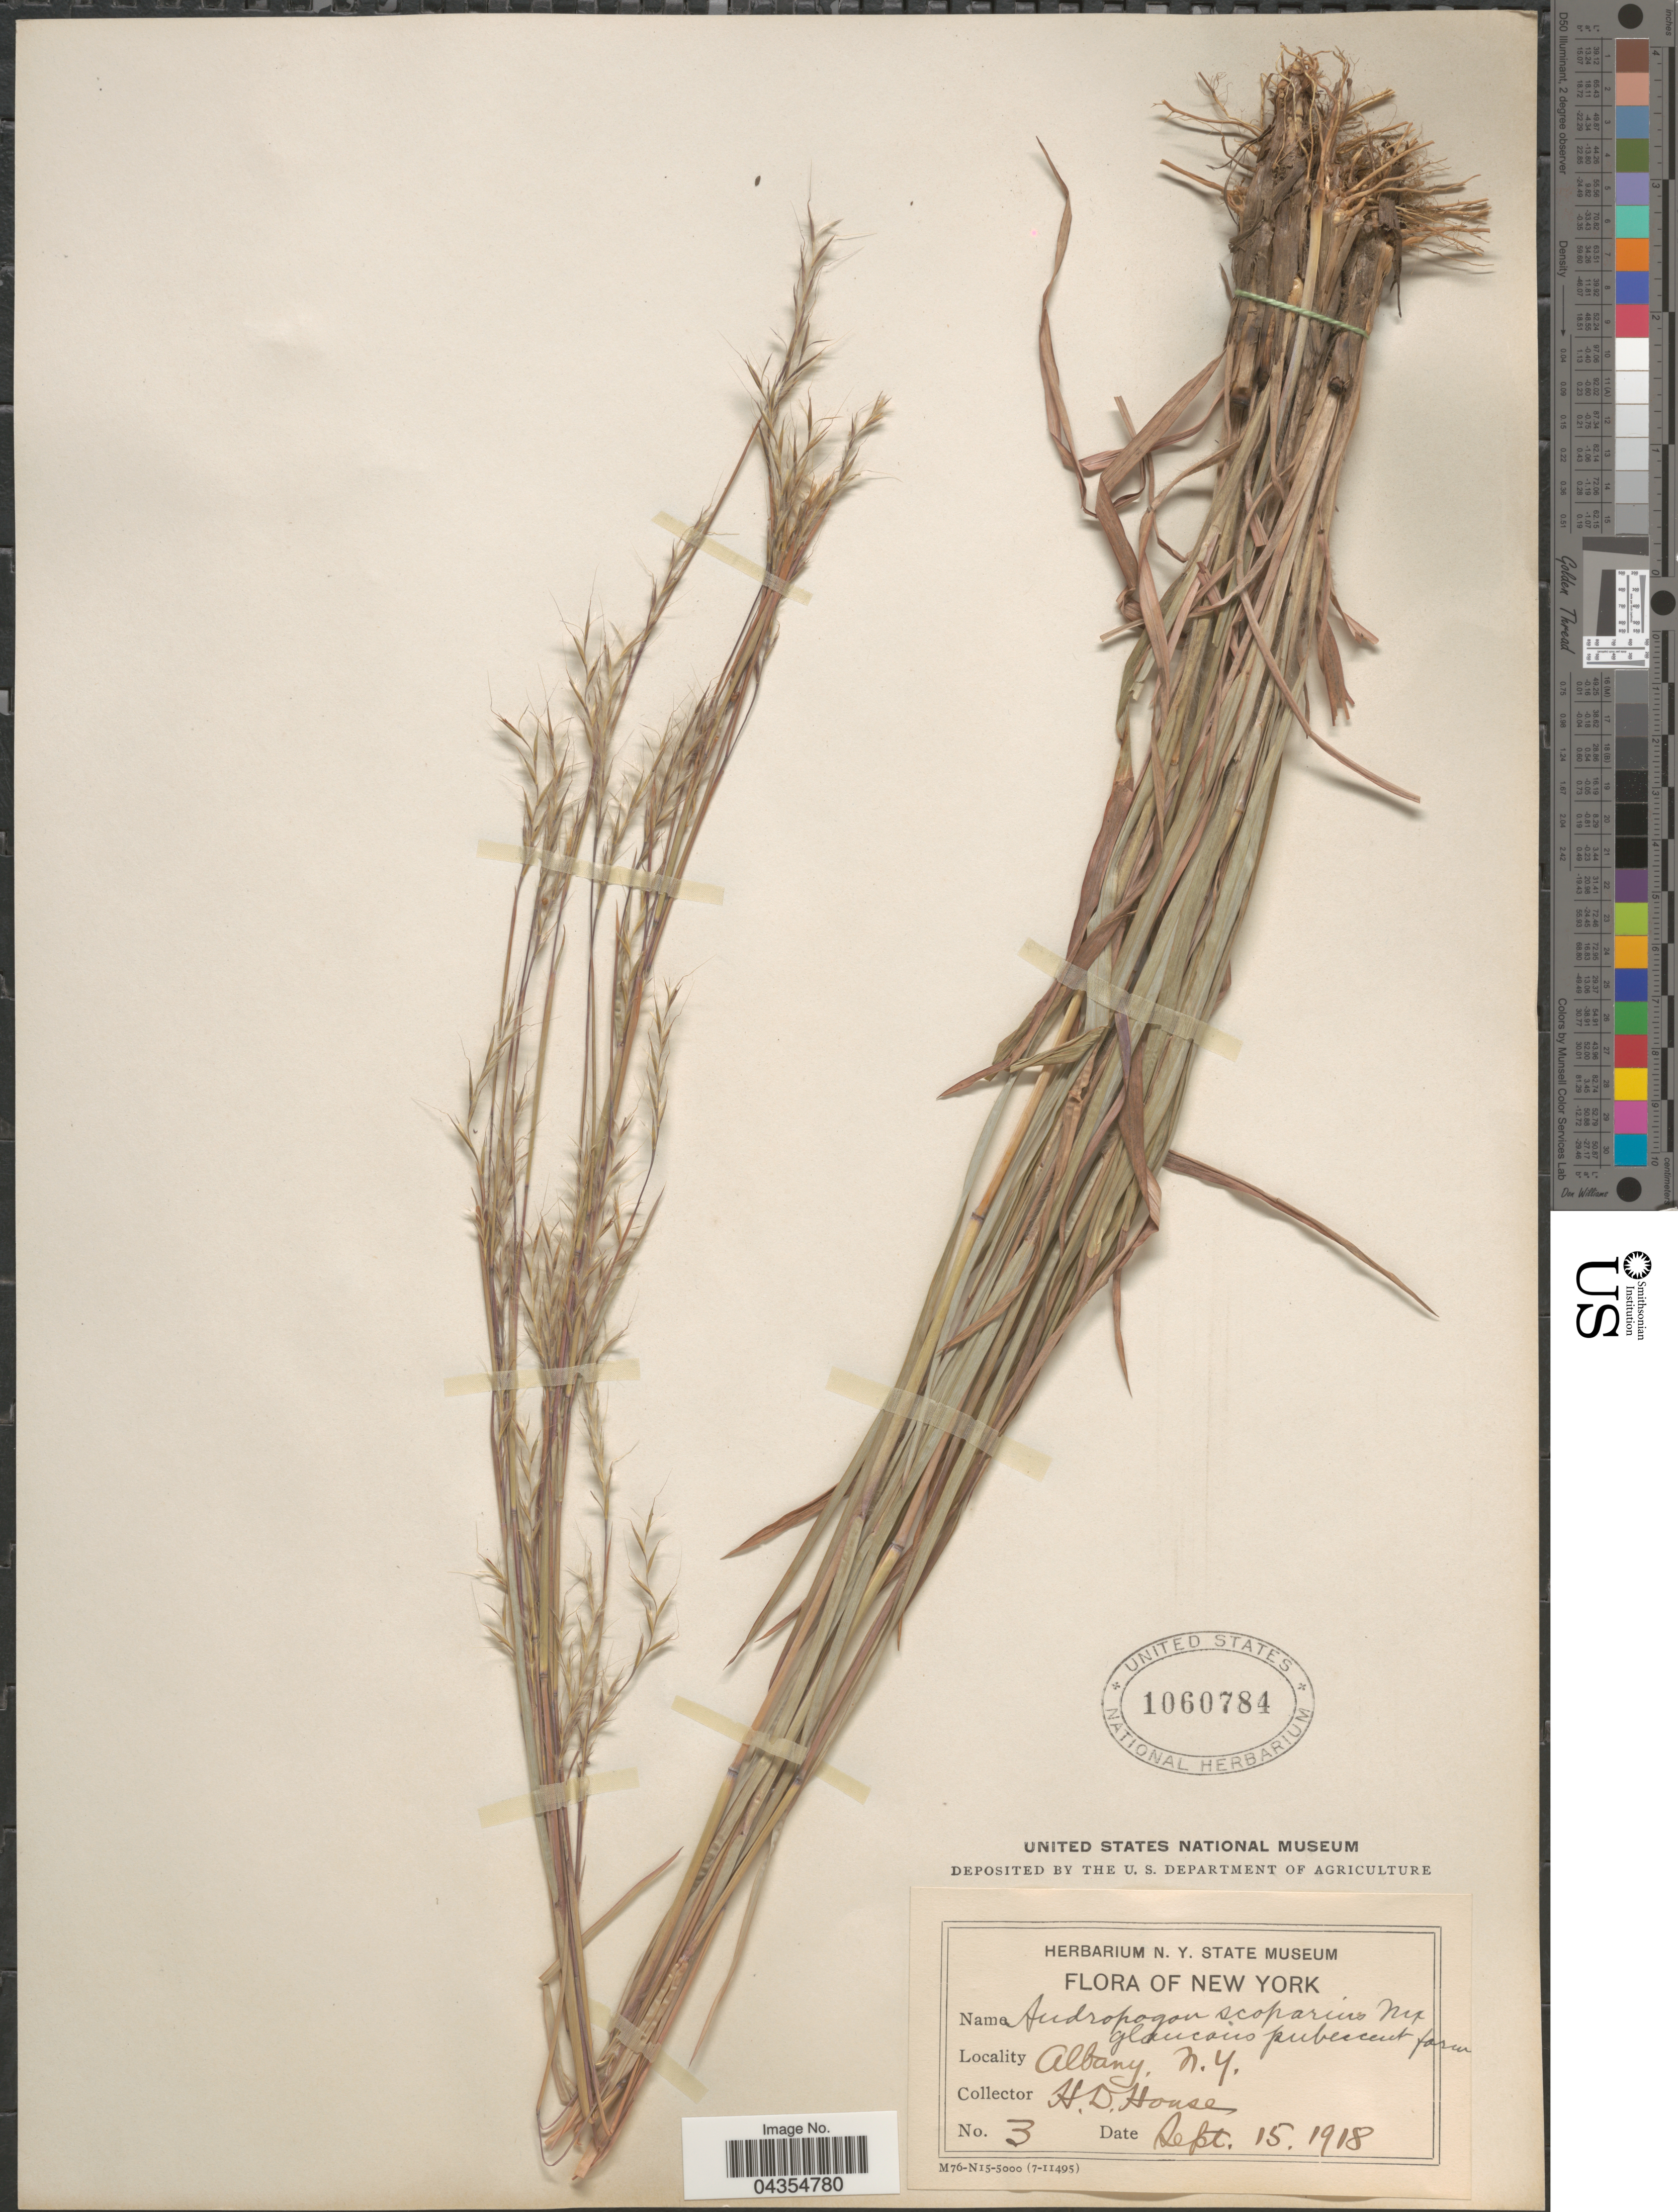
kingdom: Plantae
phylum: Tracheophyta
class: Liliopsida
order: Poales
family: Poaceae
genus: Schizachyrium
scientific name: Schizachyrium sanguineum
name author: (Retz.) Alston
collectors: H. D. House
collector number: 3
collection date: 1918-09-15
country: United States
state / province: New York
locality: Albany.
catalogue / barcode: US 1060784